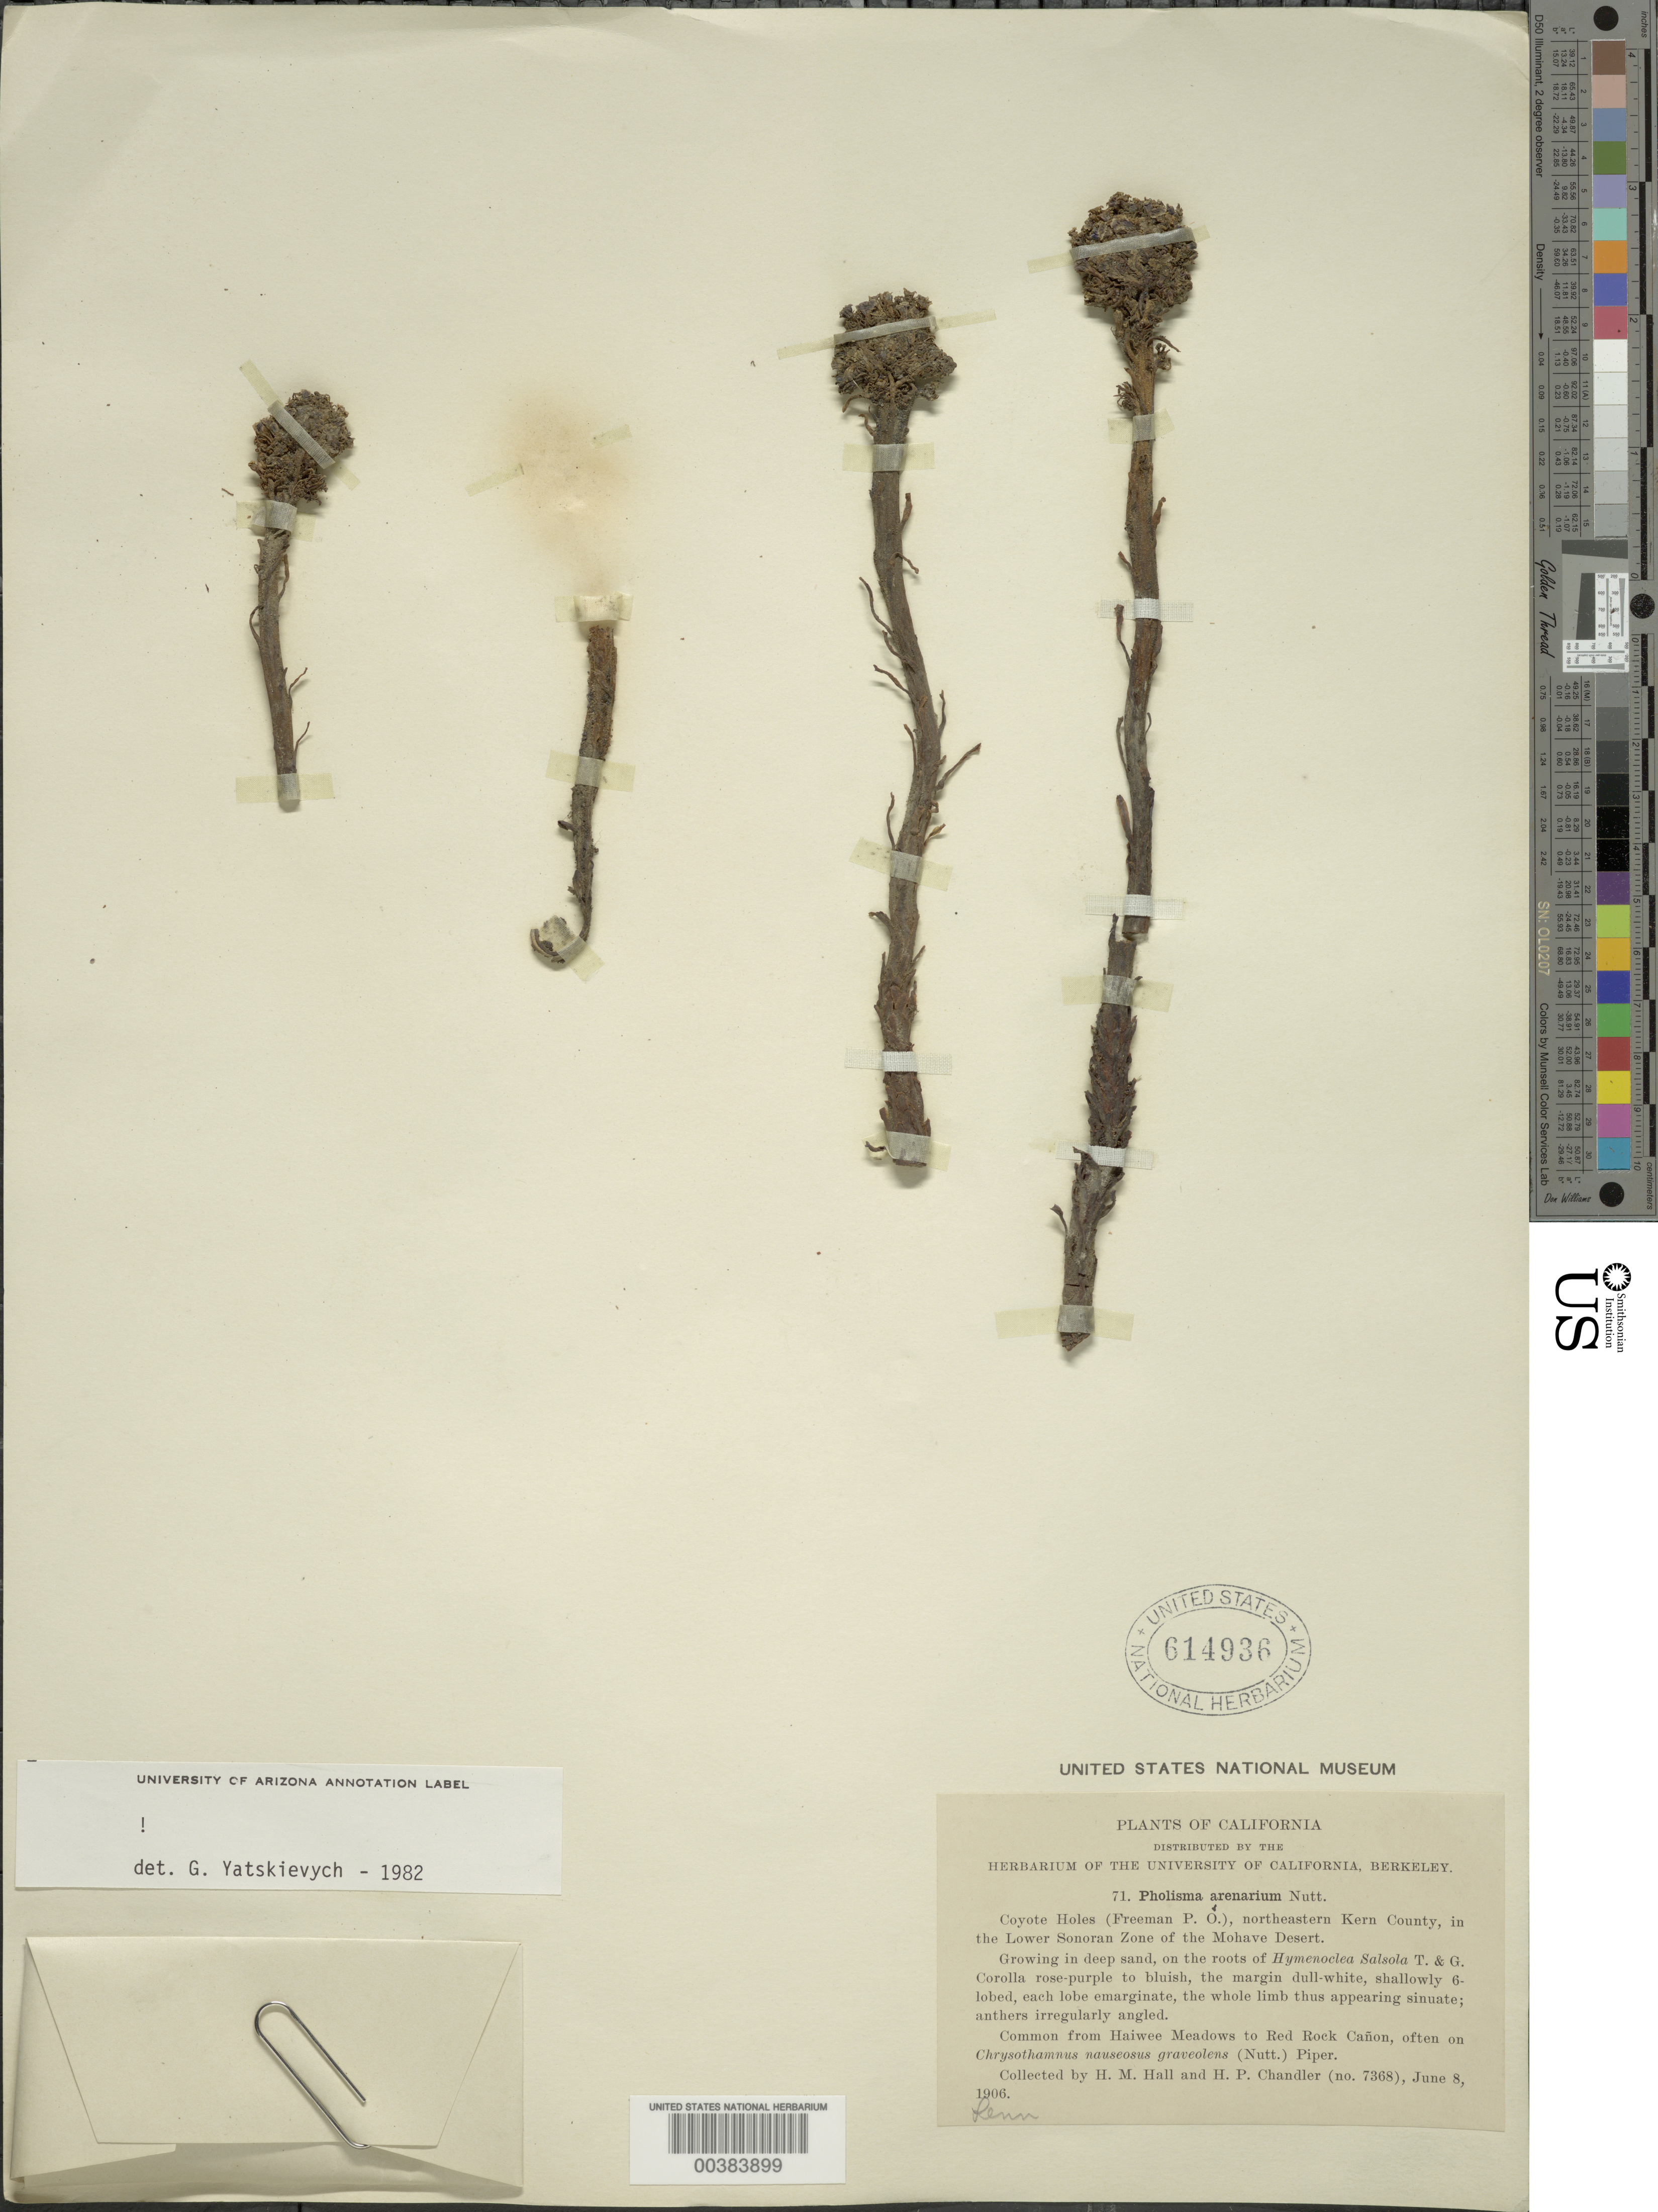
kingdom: Plantae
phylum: Tracheophyta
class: Magnoliopsida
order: Boraginales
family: Lennoaceae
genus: Pholisma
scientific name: Pholisma arenarium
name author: Nutt. ex Hook.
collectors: H. M. Hall & H. Chandler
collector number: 7368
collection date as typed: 08 Jun 1906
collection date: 1906-06-08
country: United States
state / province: California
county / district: Kern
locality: Coyote holes, (freeman p.o.) ne kern co.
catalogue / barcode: US 614936